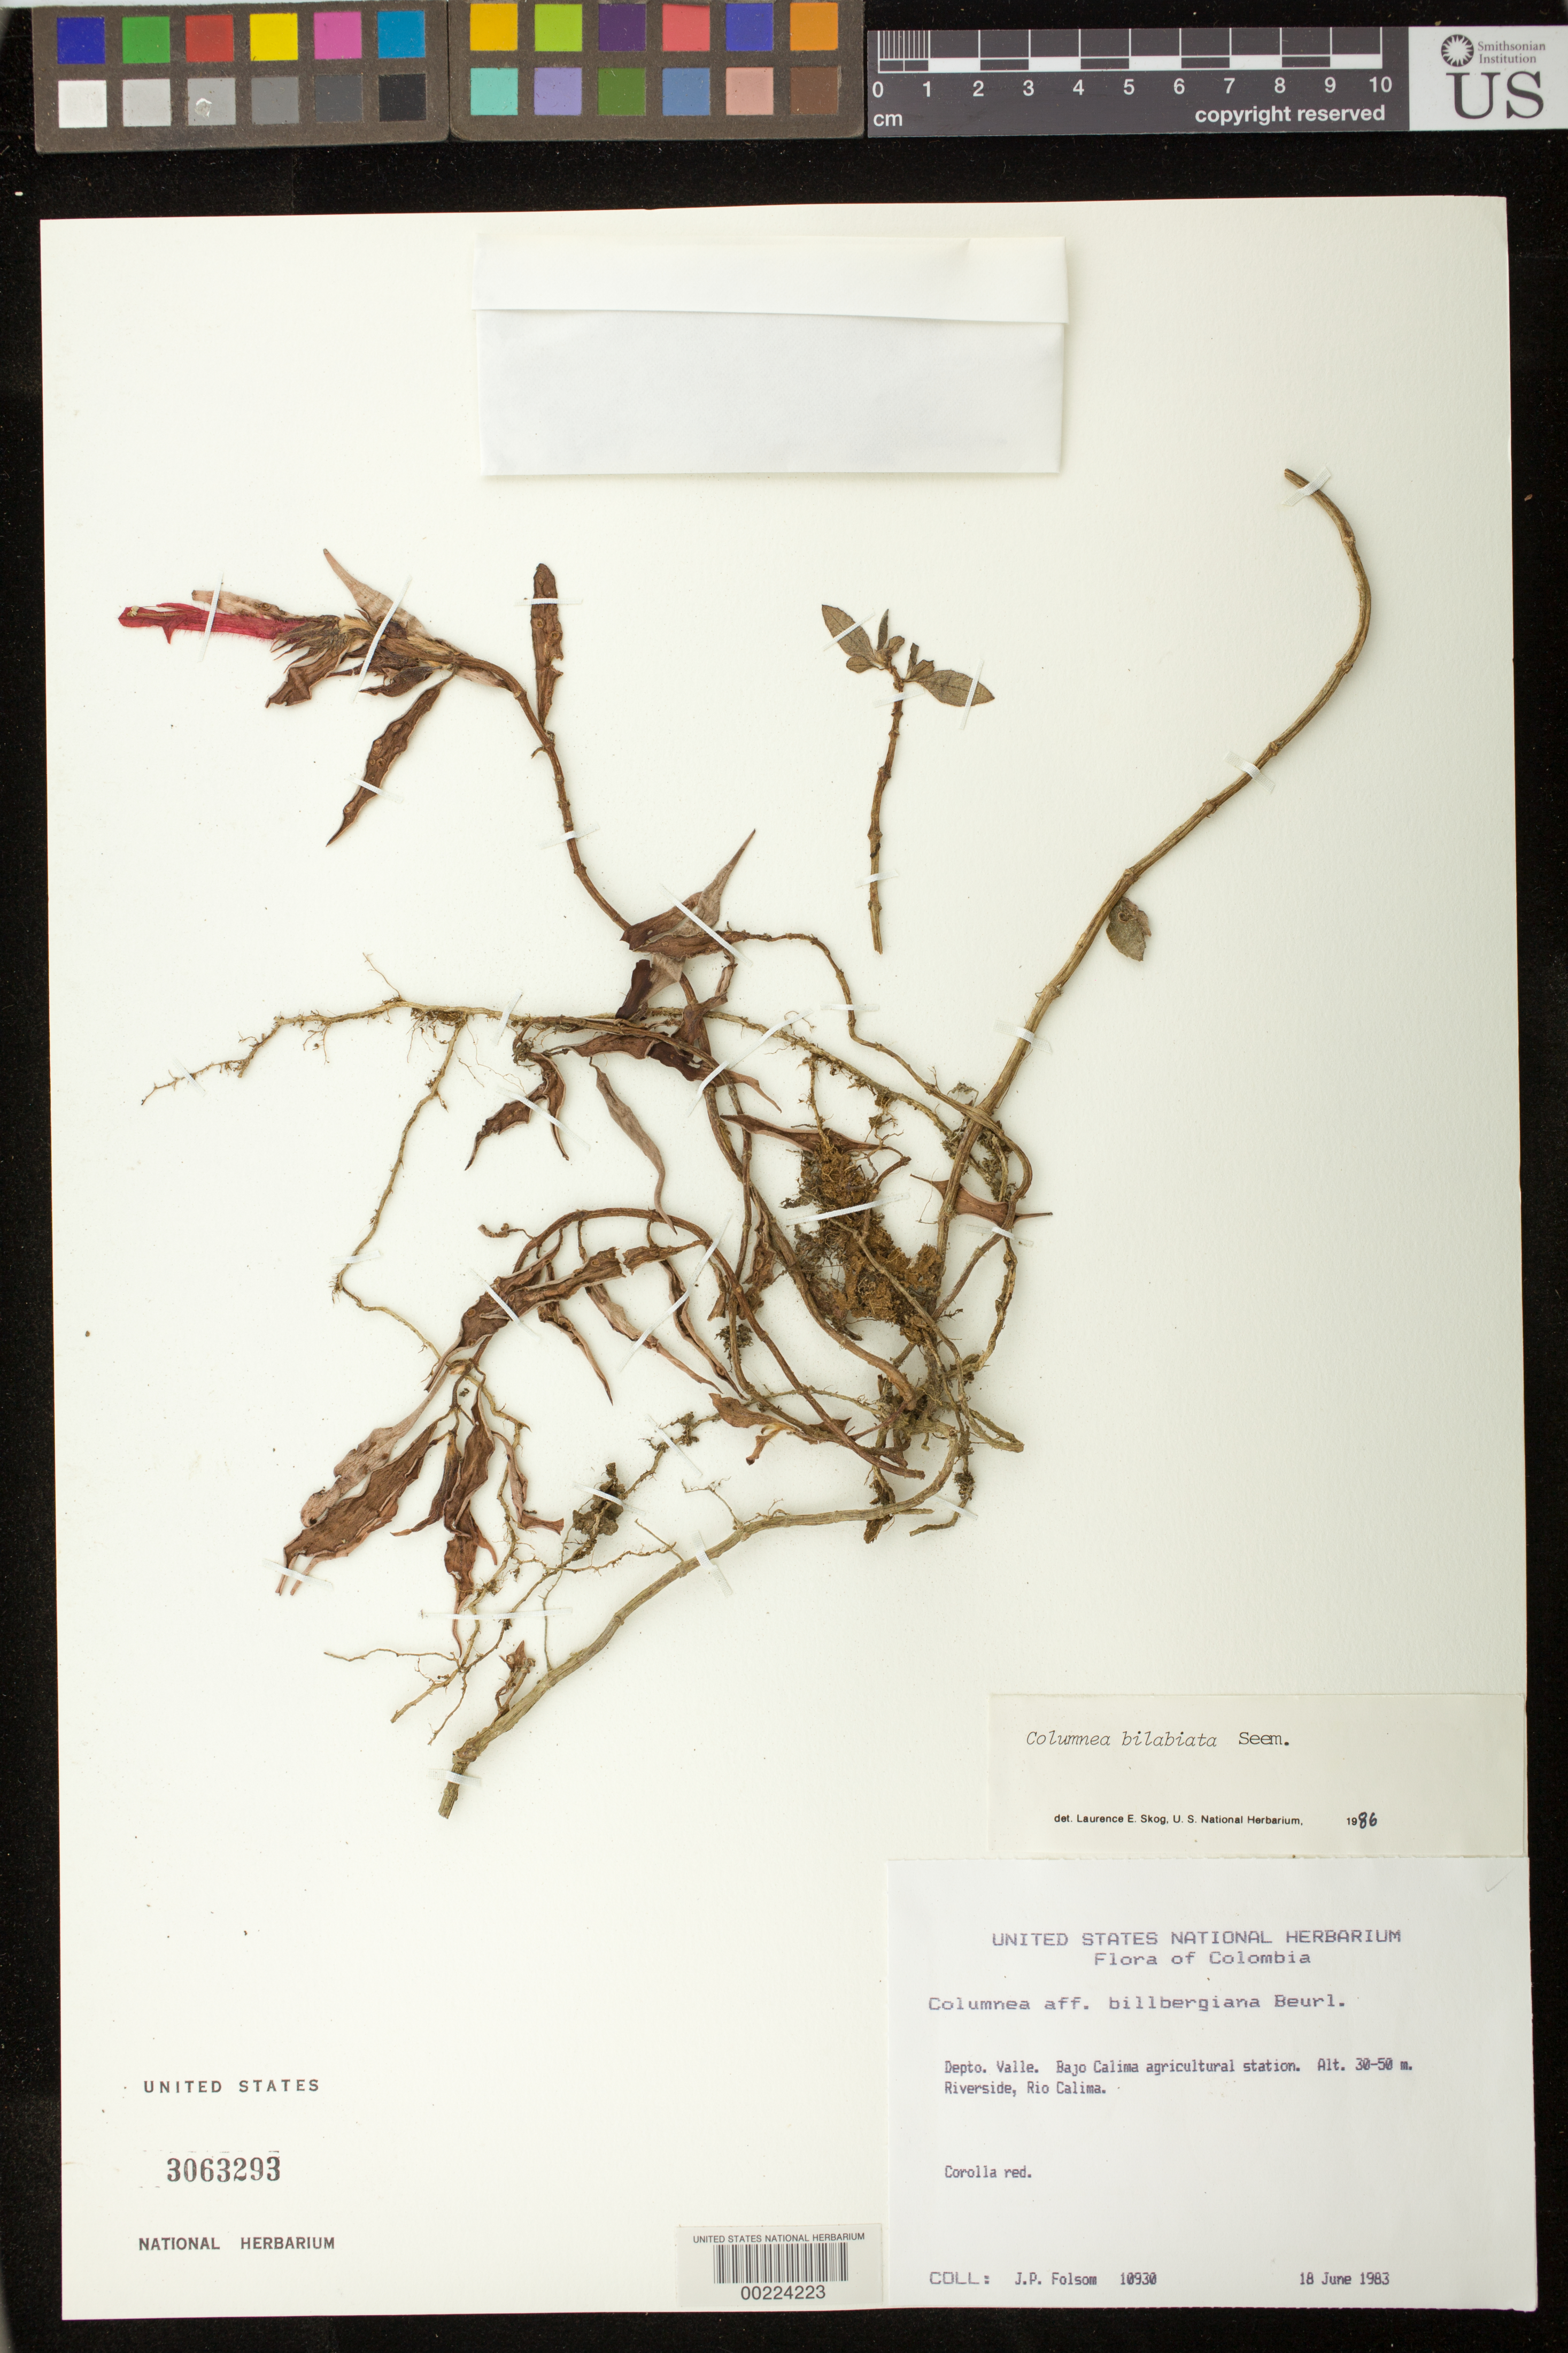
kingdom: Plantae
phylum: Tracheophyta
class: Magnoliopsida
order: Lamiales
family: Gesneriaceae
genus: Columnea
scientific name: Columnea bilabiata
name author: Seem.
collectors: J. P. Folsom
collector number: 10930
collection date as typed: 18 Jun 1983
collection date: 1983-06-18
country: Colombia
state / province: Valle del Cauca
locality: Bajo Calima Agricultural Station, Rio Calima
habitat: Riverside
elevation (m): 30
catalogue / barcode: US 3063293